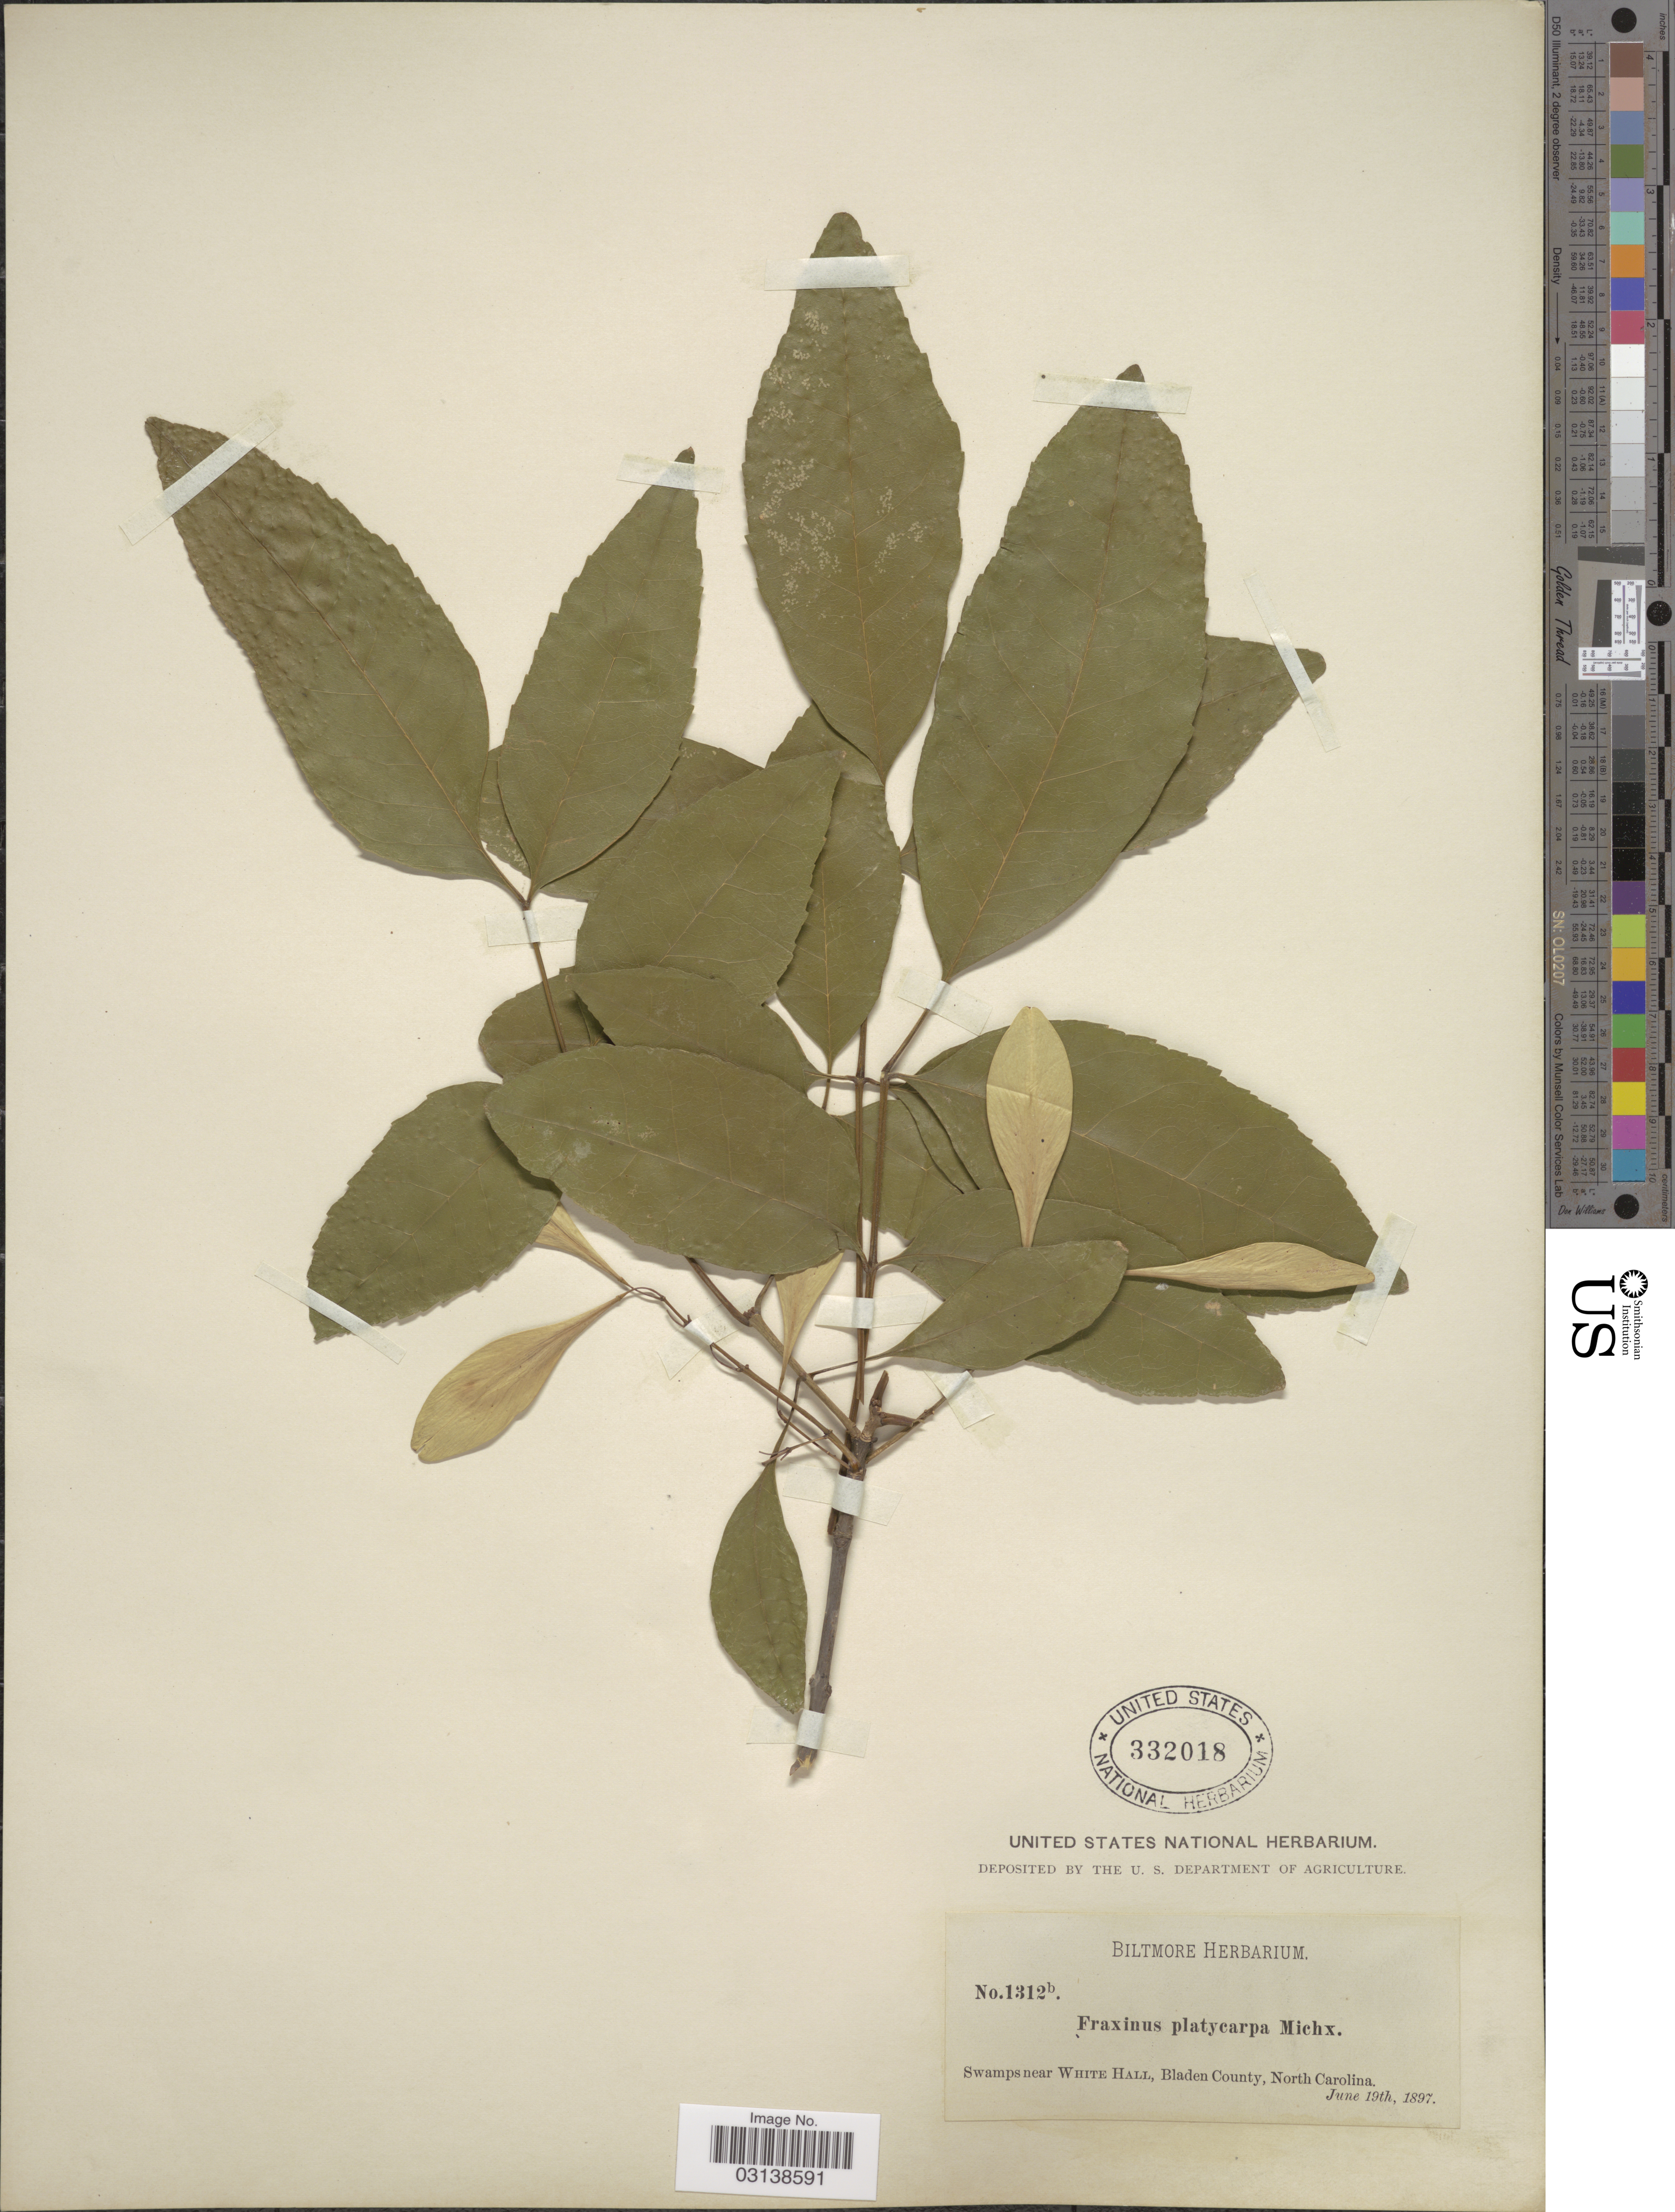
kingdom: Plantae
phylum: Tracheophyta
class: Magnoliopsida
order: Lamiales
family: Oleaceae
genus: Fraxinus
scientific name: Fraxinus caroliniana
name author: Mill.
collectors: ex herb. Biltmore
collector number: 1312b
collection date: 1897-06-19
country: United States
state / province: North Carolina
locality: Swamps near White Hall, Bladen County.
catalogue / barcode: US 332018